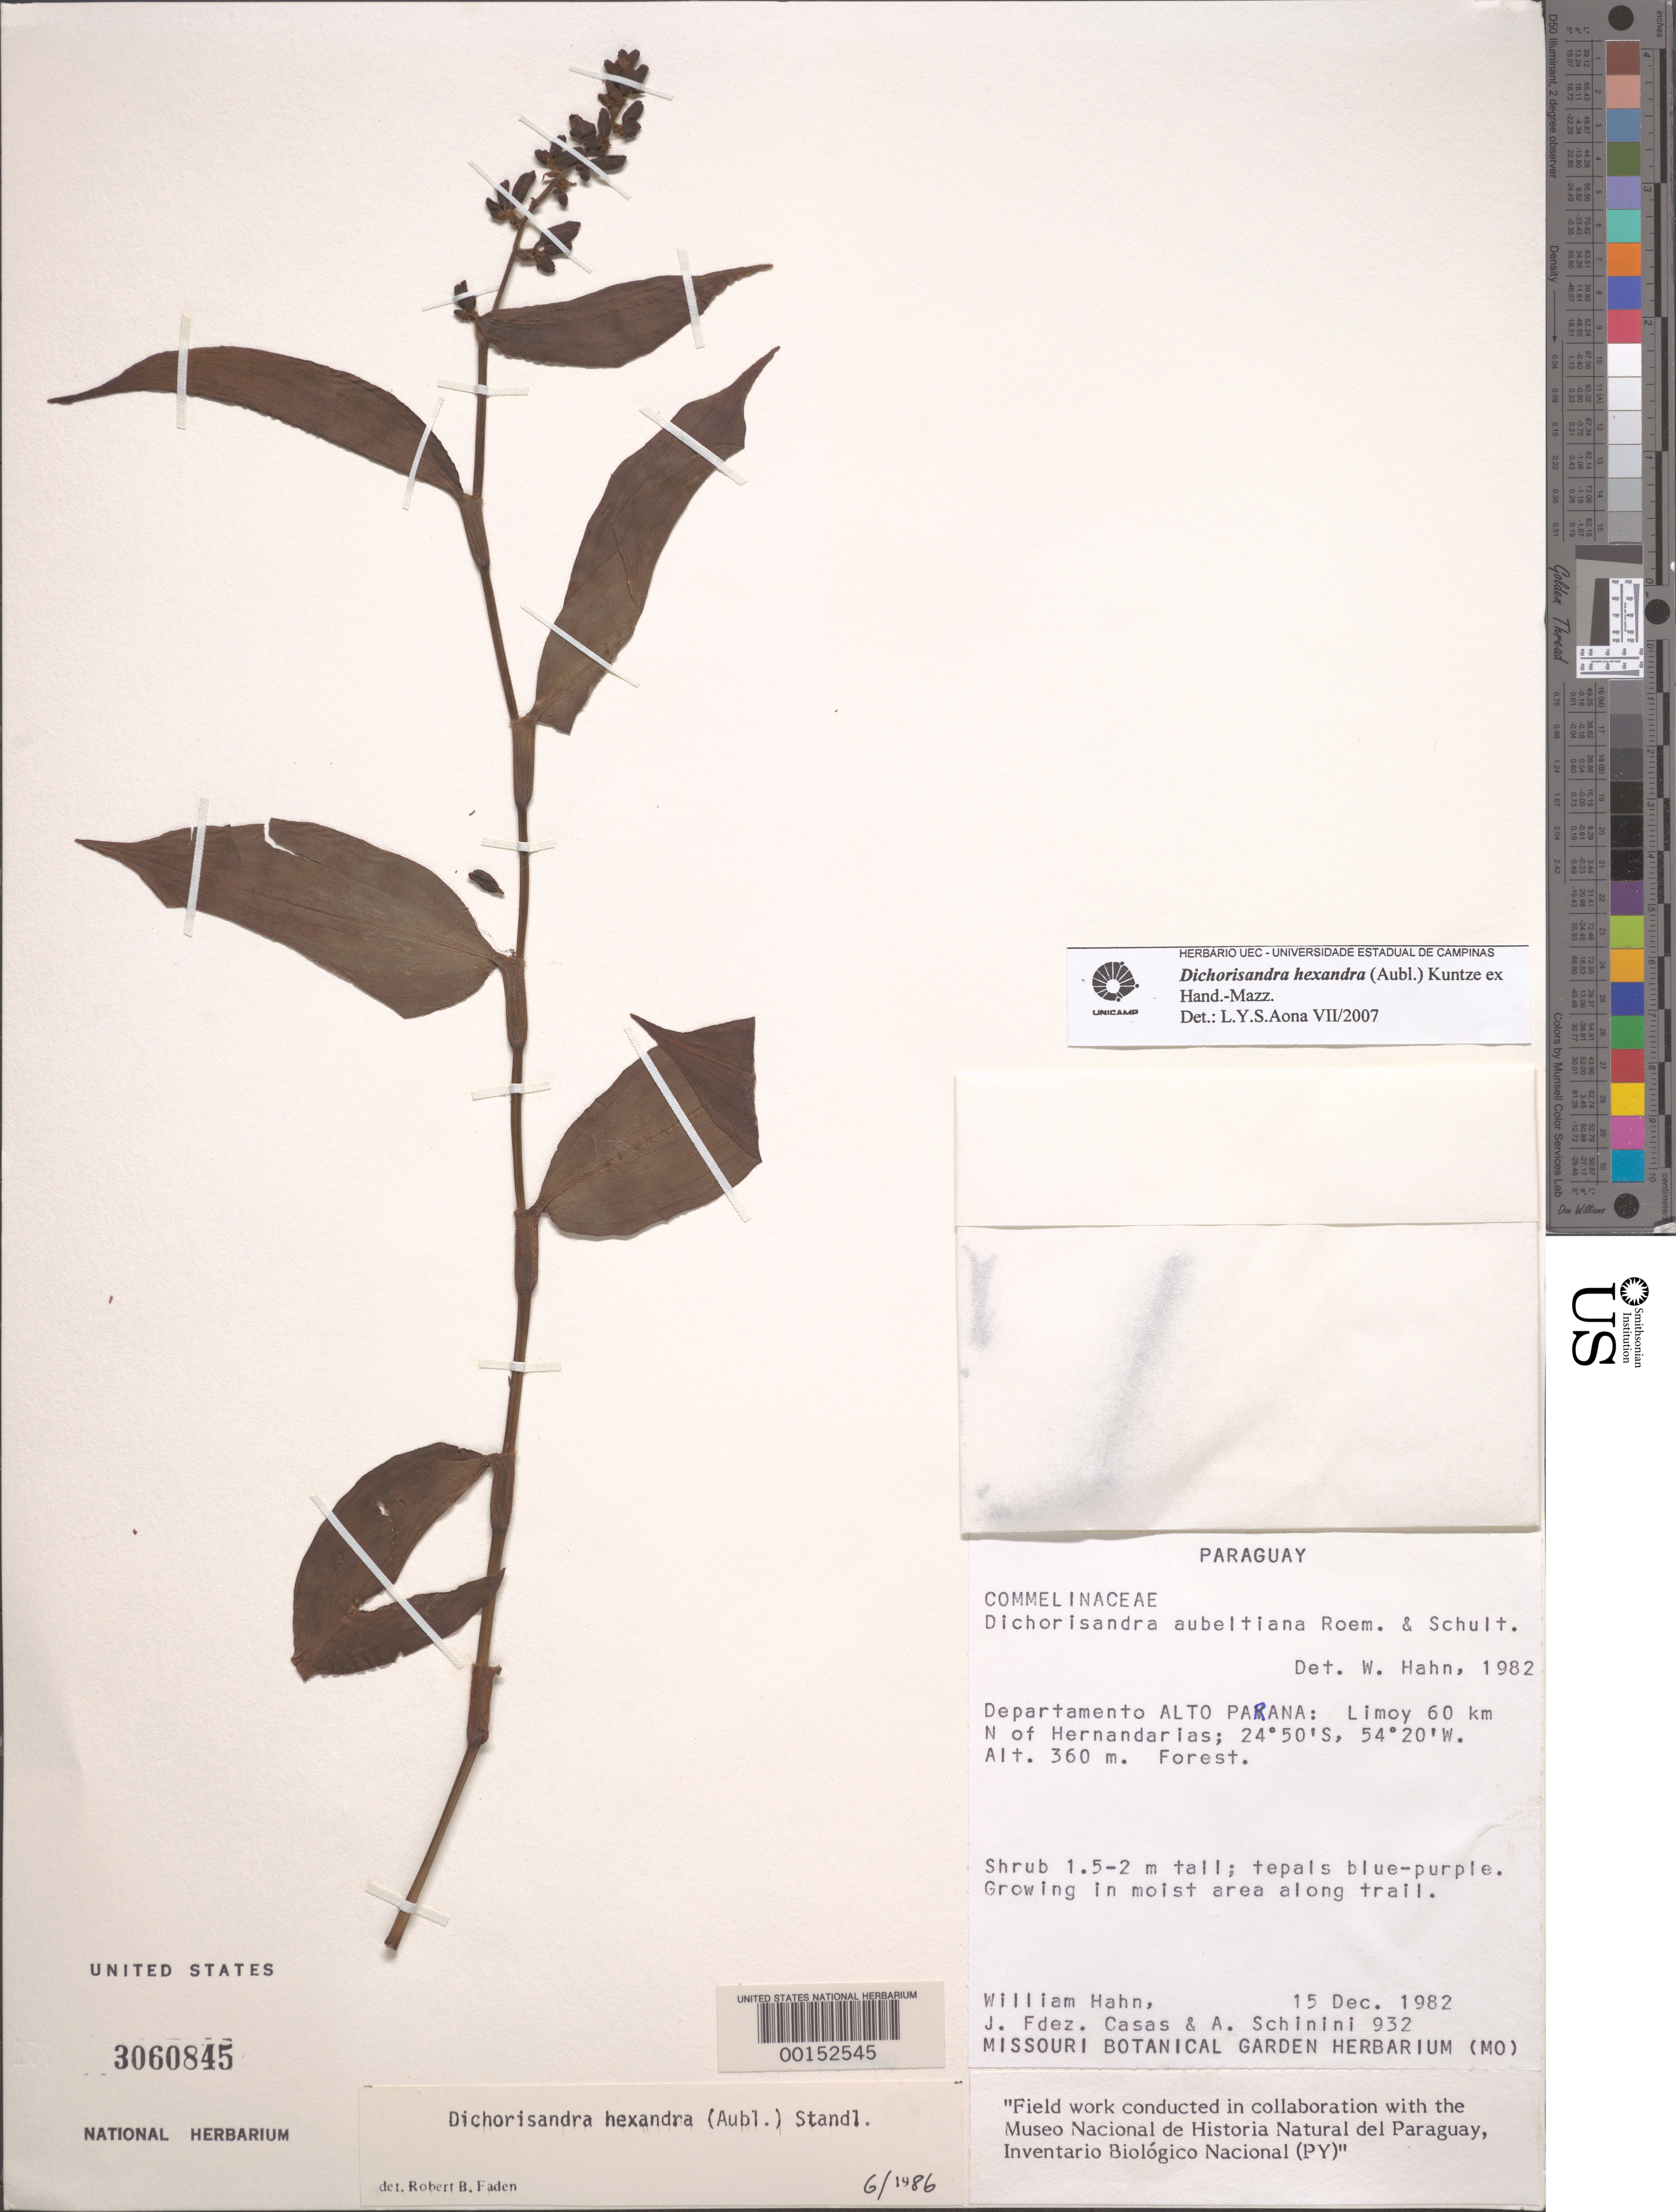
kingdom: Plantae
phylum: Tracheophyta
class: Liliopsida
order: Commelinales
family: Commelinaceae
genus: Dichorisandra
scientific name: Dichorisandra hexandra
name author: (Aubl.) Standl.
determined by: Faden, Robert B., (US), Smithsonian Institution - National Museum of Natural History (UNITED STATES)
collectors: W. Hahn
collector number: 932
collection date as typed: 15 Dec 1982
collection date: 1982-12-15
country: Paraguay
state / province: Alto Paraná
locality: Limoy, n of hernandarias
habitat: Moist trailside, forest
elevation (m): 360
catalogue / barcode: US 3060845